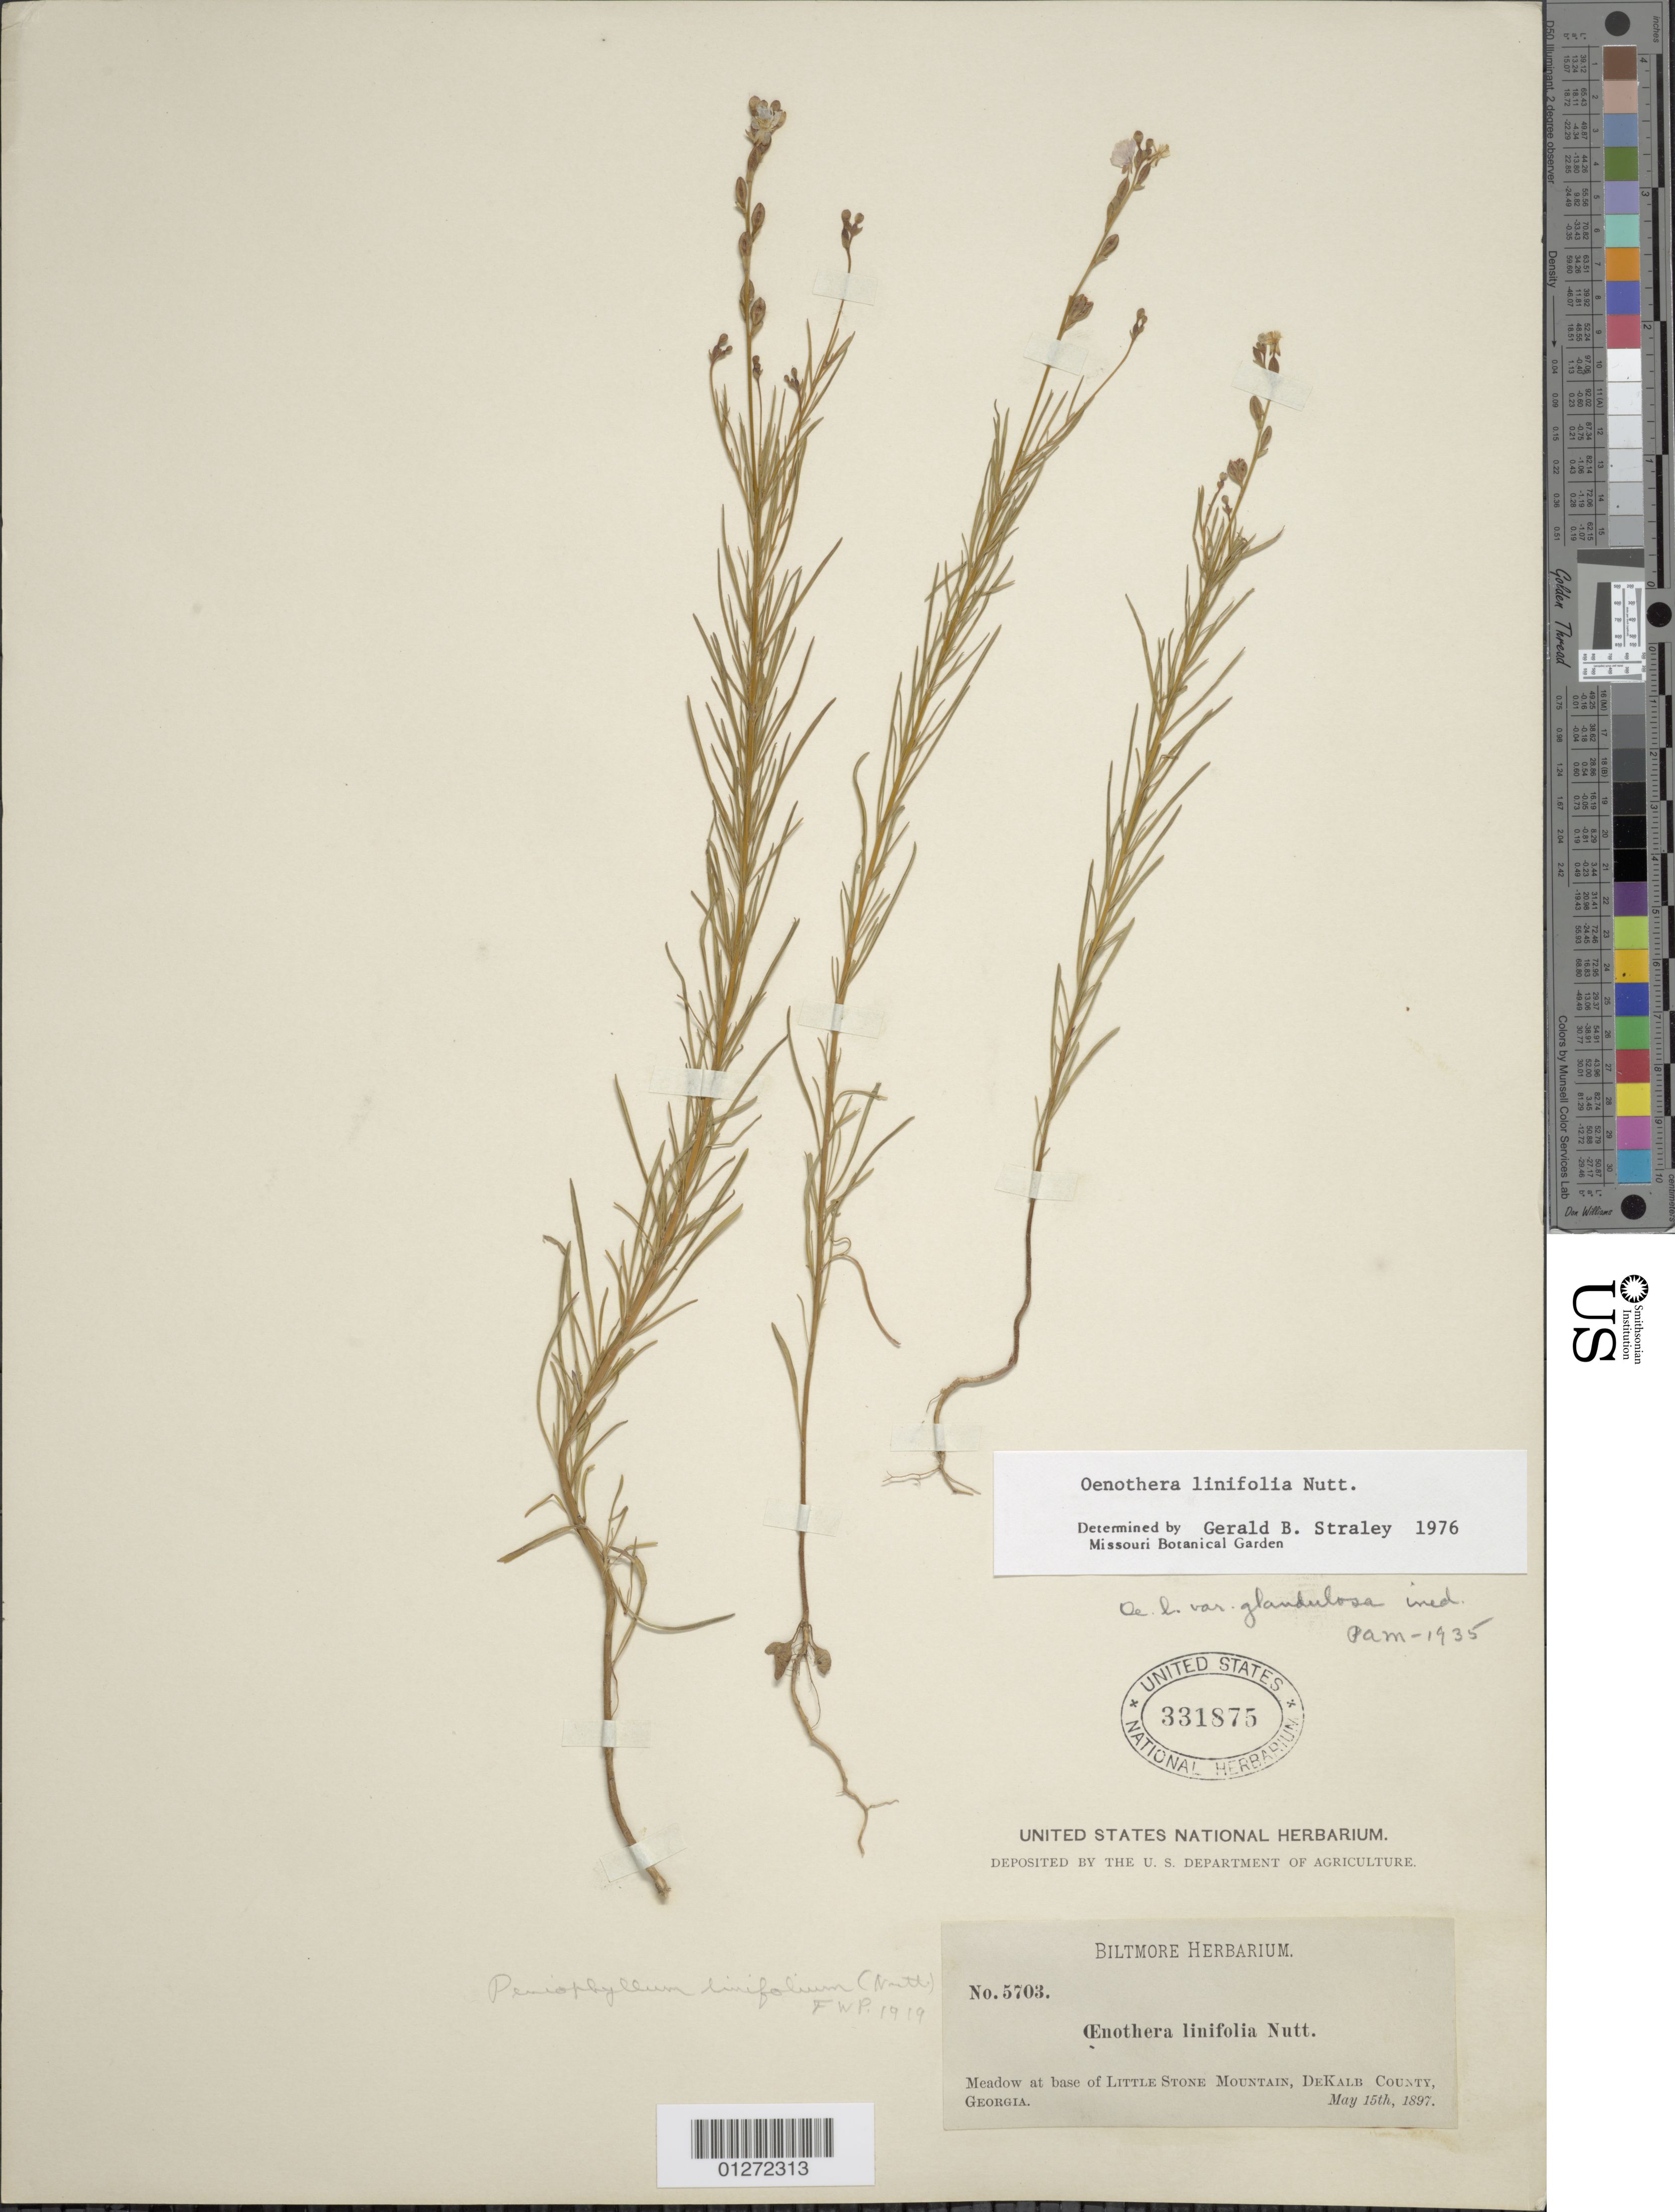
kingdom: Plantae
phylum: Tracheophyta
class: Magnoliopsida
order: Myrtales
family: Onagraceae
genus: Oenothera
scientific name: Oenothera linifolia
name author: Nutt.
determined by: Straley, G. B.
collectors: ex herb. Biltmore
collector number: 5703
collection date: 1897-05-15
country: United States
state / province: Georgia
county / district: De Kalb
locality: Meadoe at base of Little Stone Mt.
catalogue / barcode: US 331875